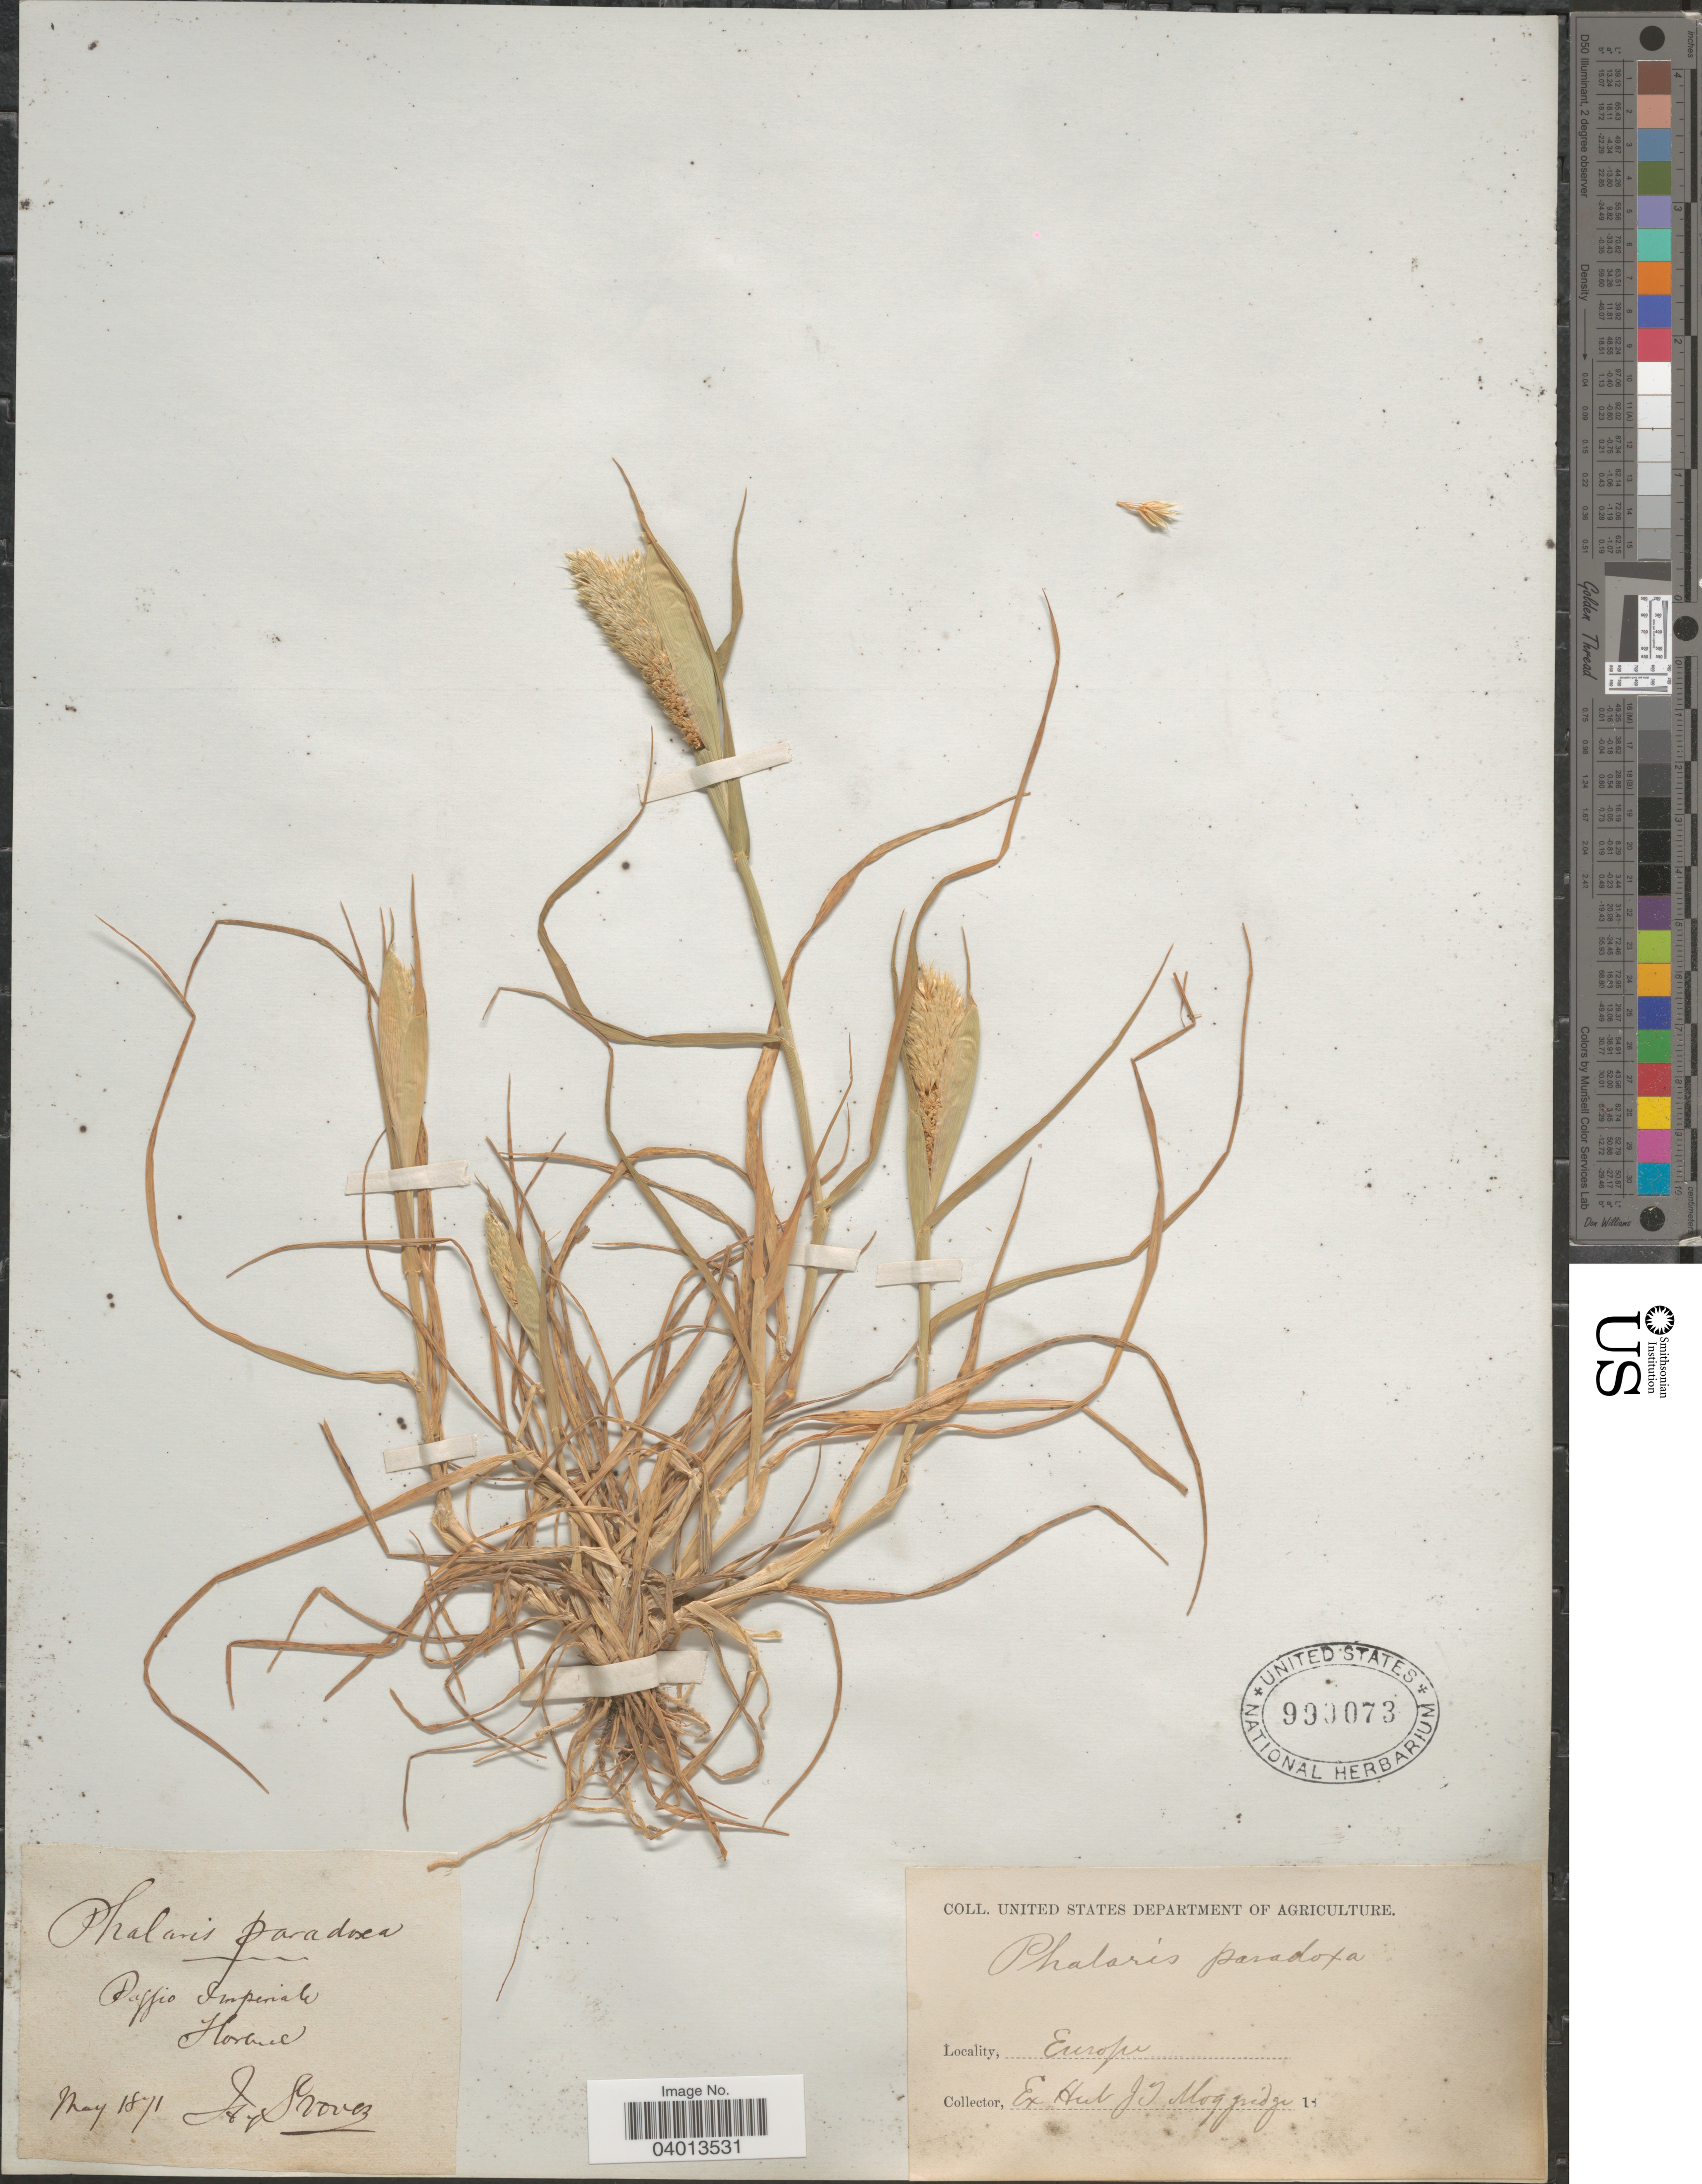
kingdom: Plantae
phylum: Tracheophyta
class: Liliopsida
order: Poales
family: Poaceae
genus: Phalaris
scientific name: Phalaris paradoxa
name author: L.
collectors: J. Srovez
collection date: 1871-05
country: Italy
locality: Daffio Imperiale. Florence.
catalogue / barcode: US 990073